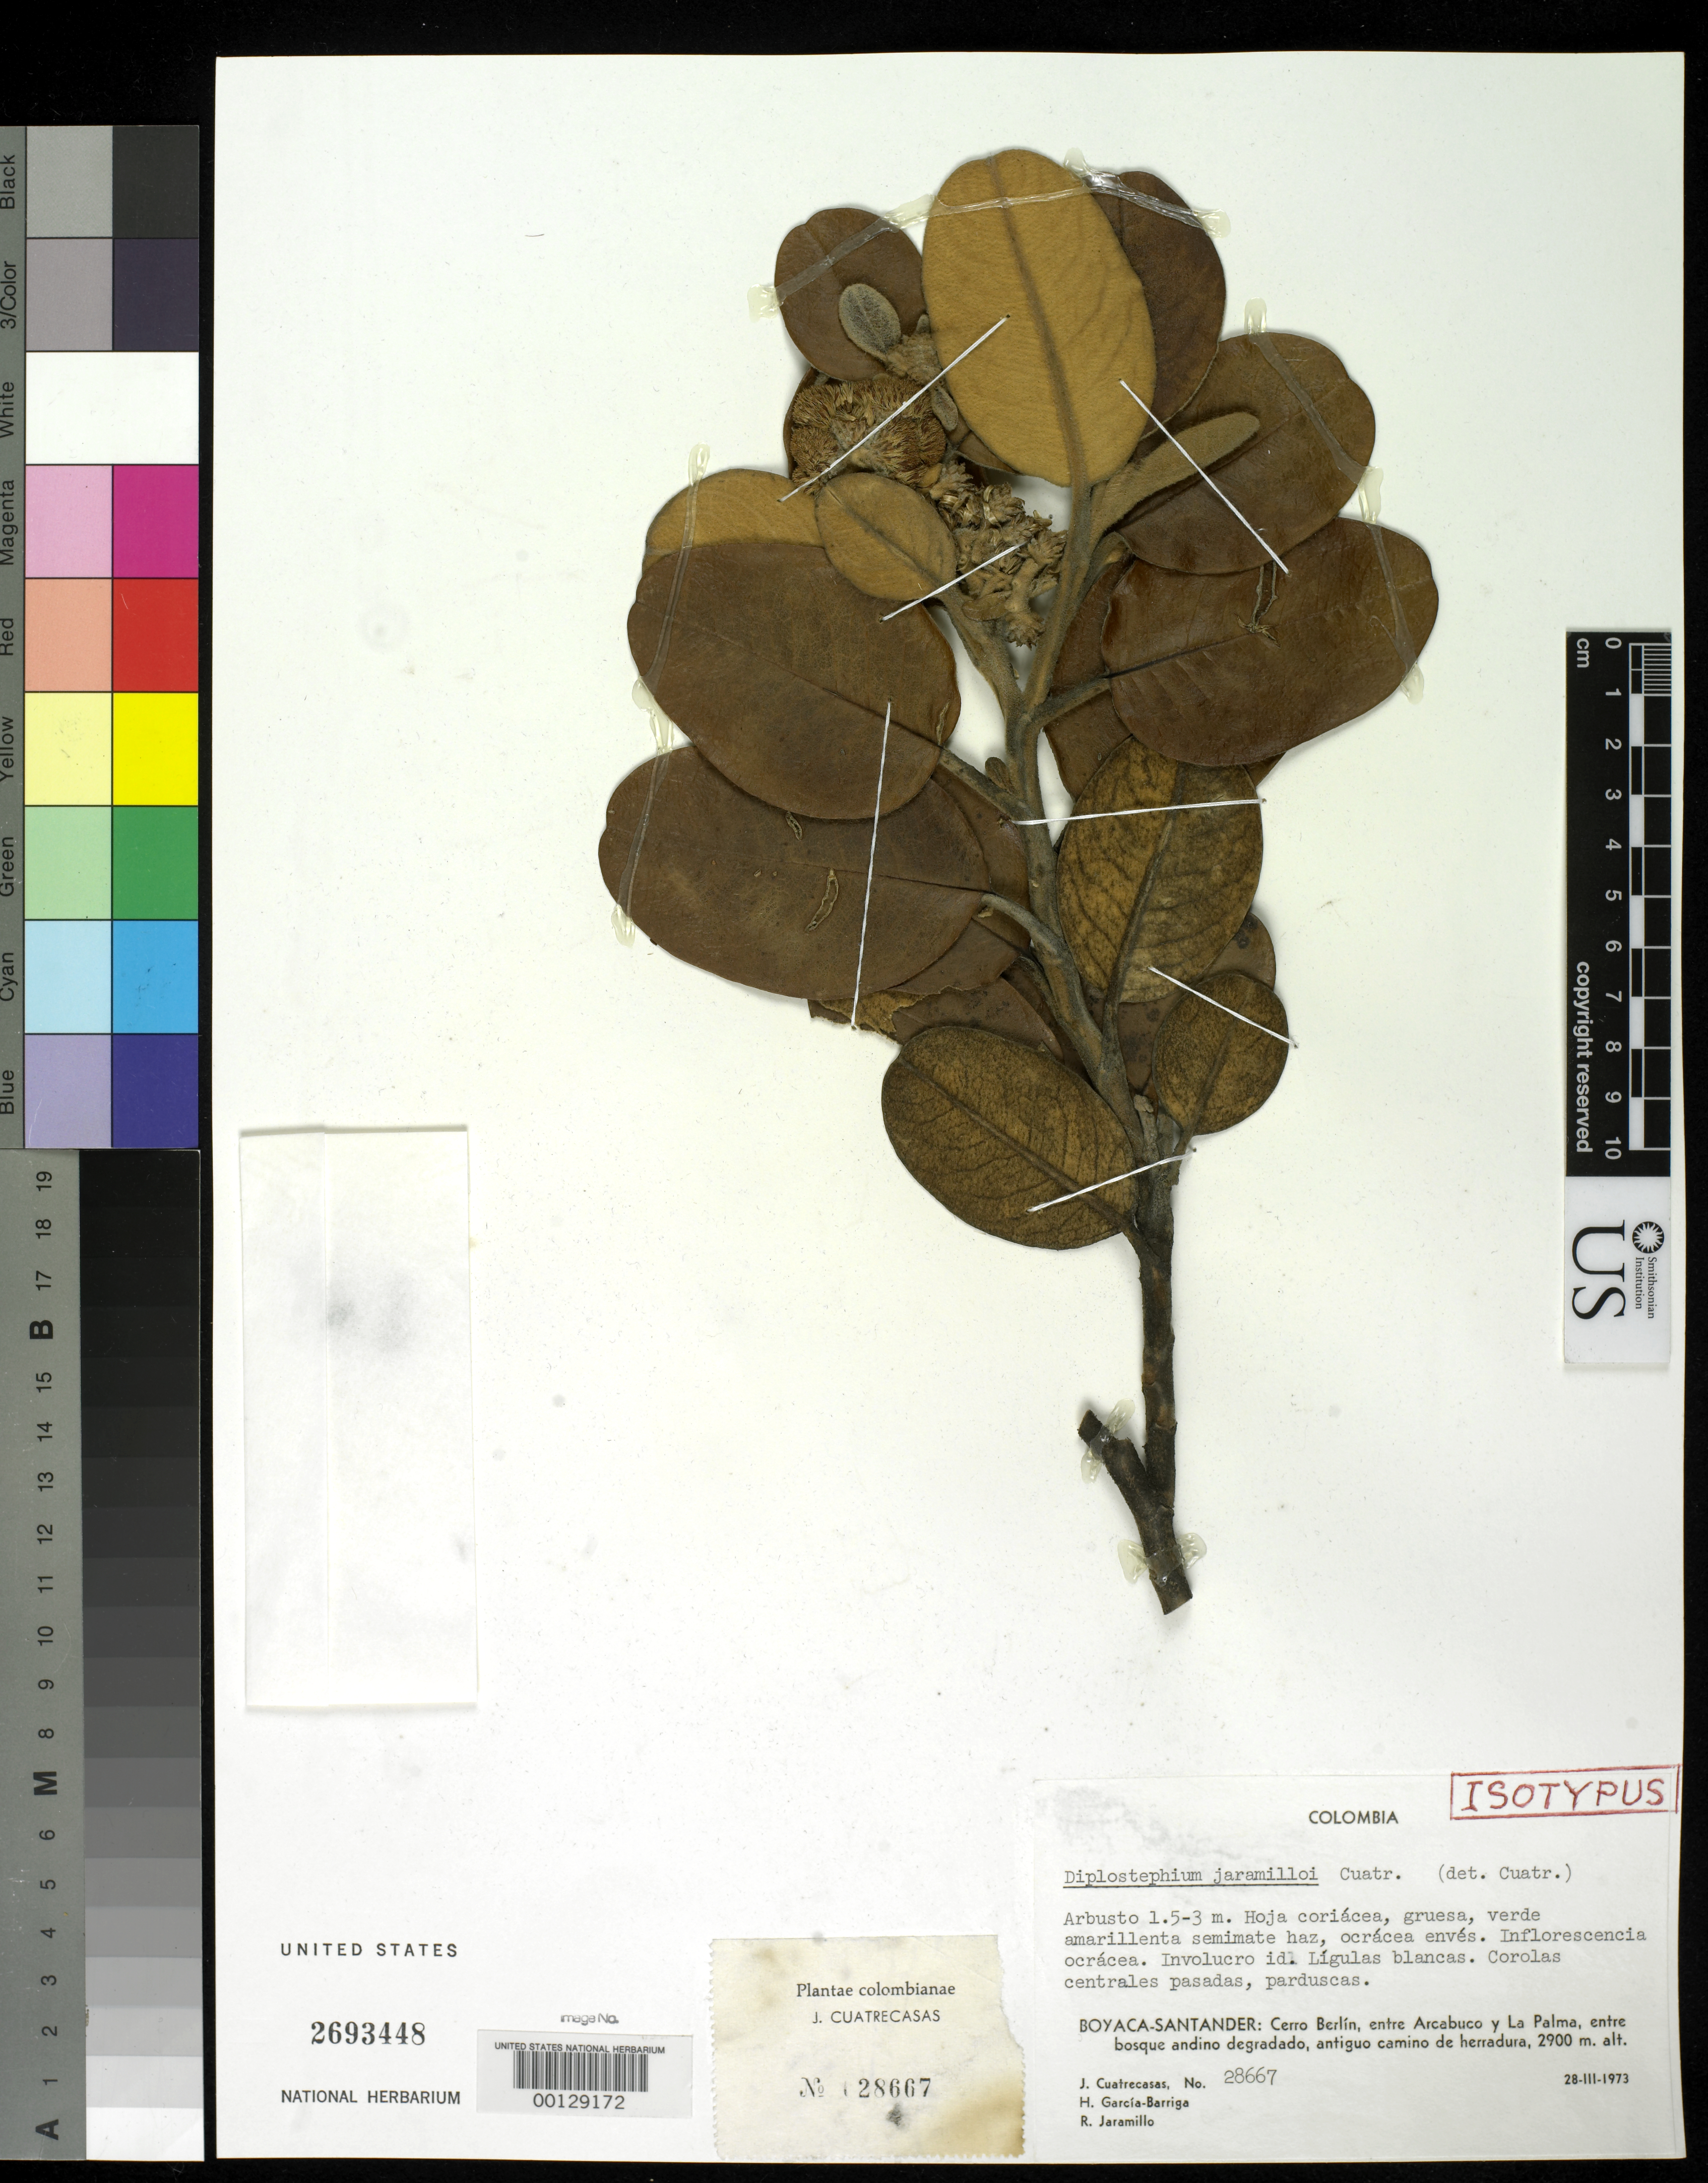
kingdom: Plantae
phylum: Tracheophyta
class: Magnoliopsida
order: Asterales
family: Asteraceae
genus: Diplostephium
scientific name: Diplostephium jaramilloi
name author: Cuatrec.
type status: Isotype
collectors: J. Cuatrecasas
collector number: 28667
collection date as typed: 28 Mar 1973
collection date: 1973-03-28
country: Colombia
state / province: Boyacá / Santander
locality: Cerro Berlin, entre Arcabuco y La Palma.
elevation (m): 2900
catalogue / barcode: US 2693448